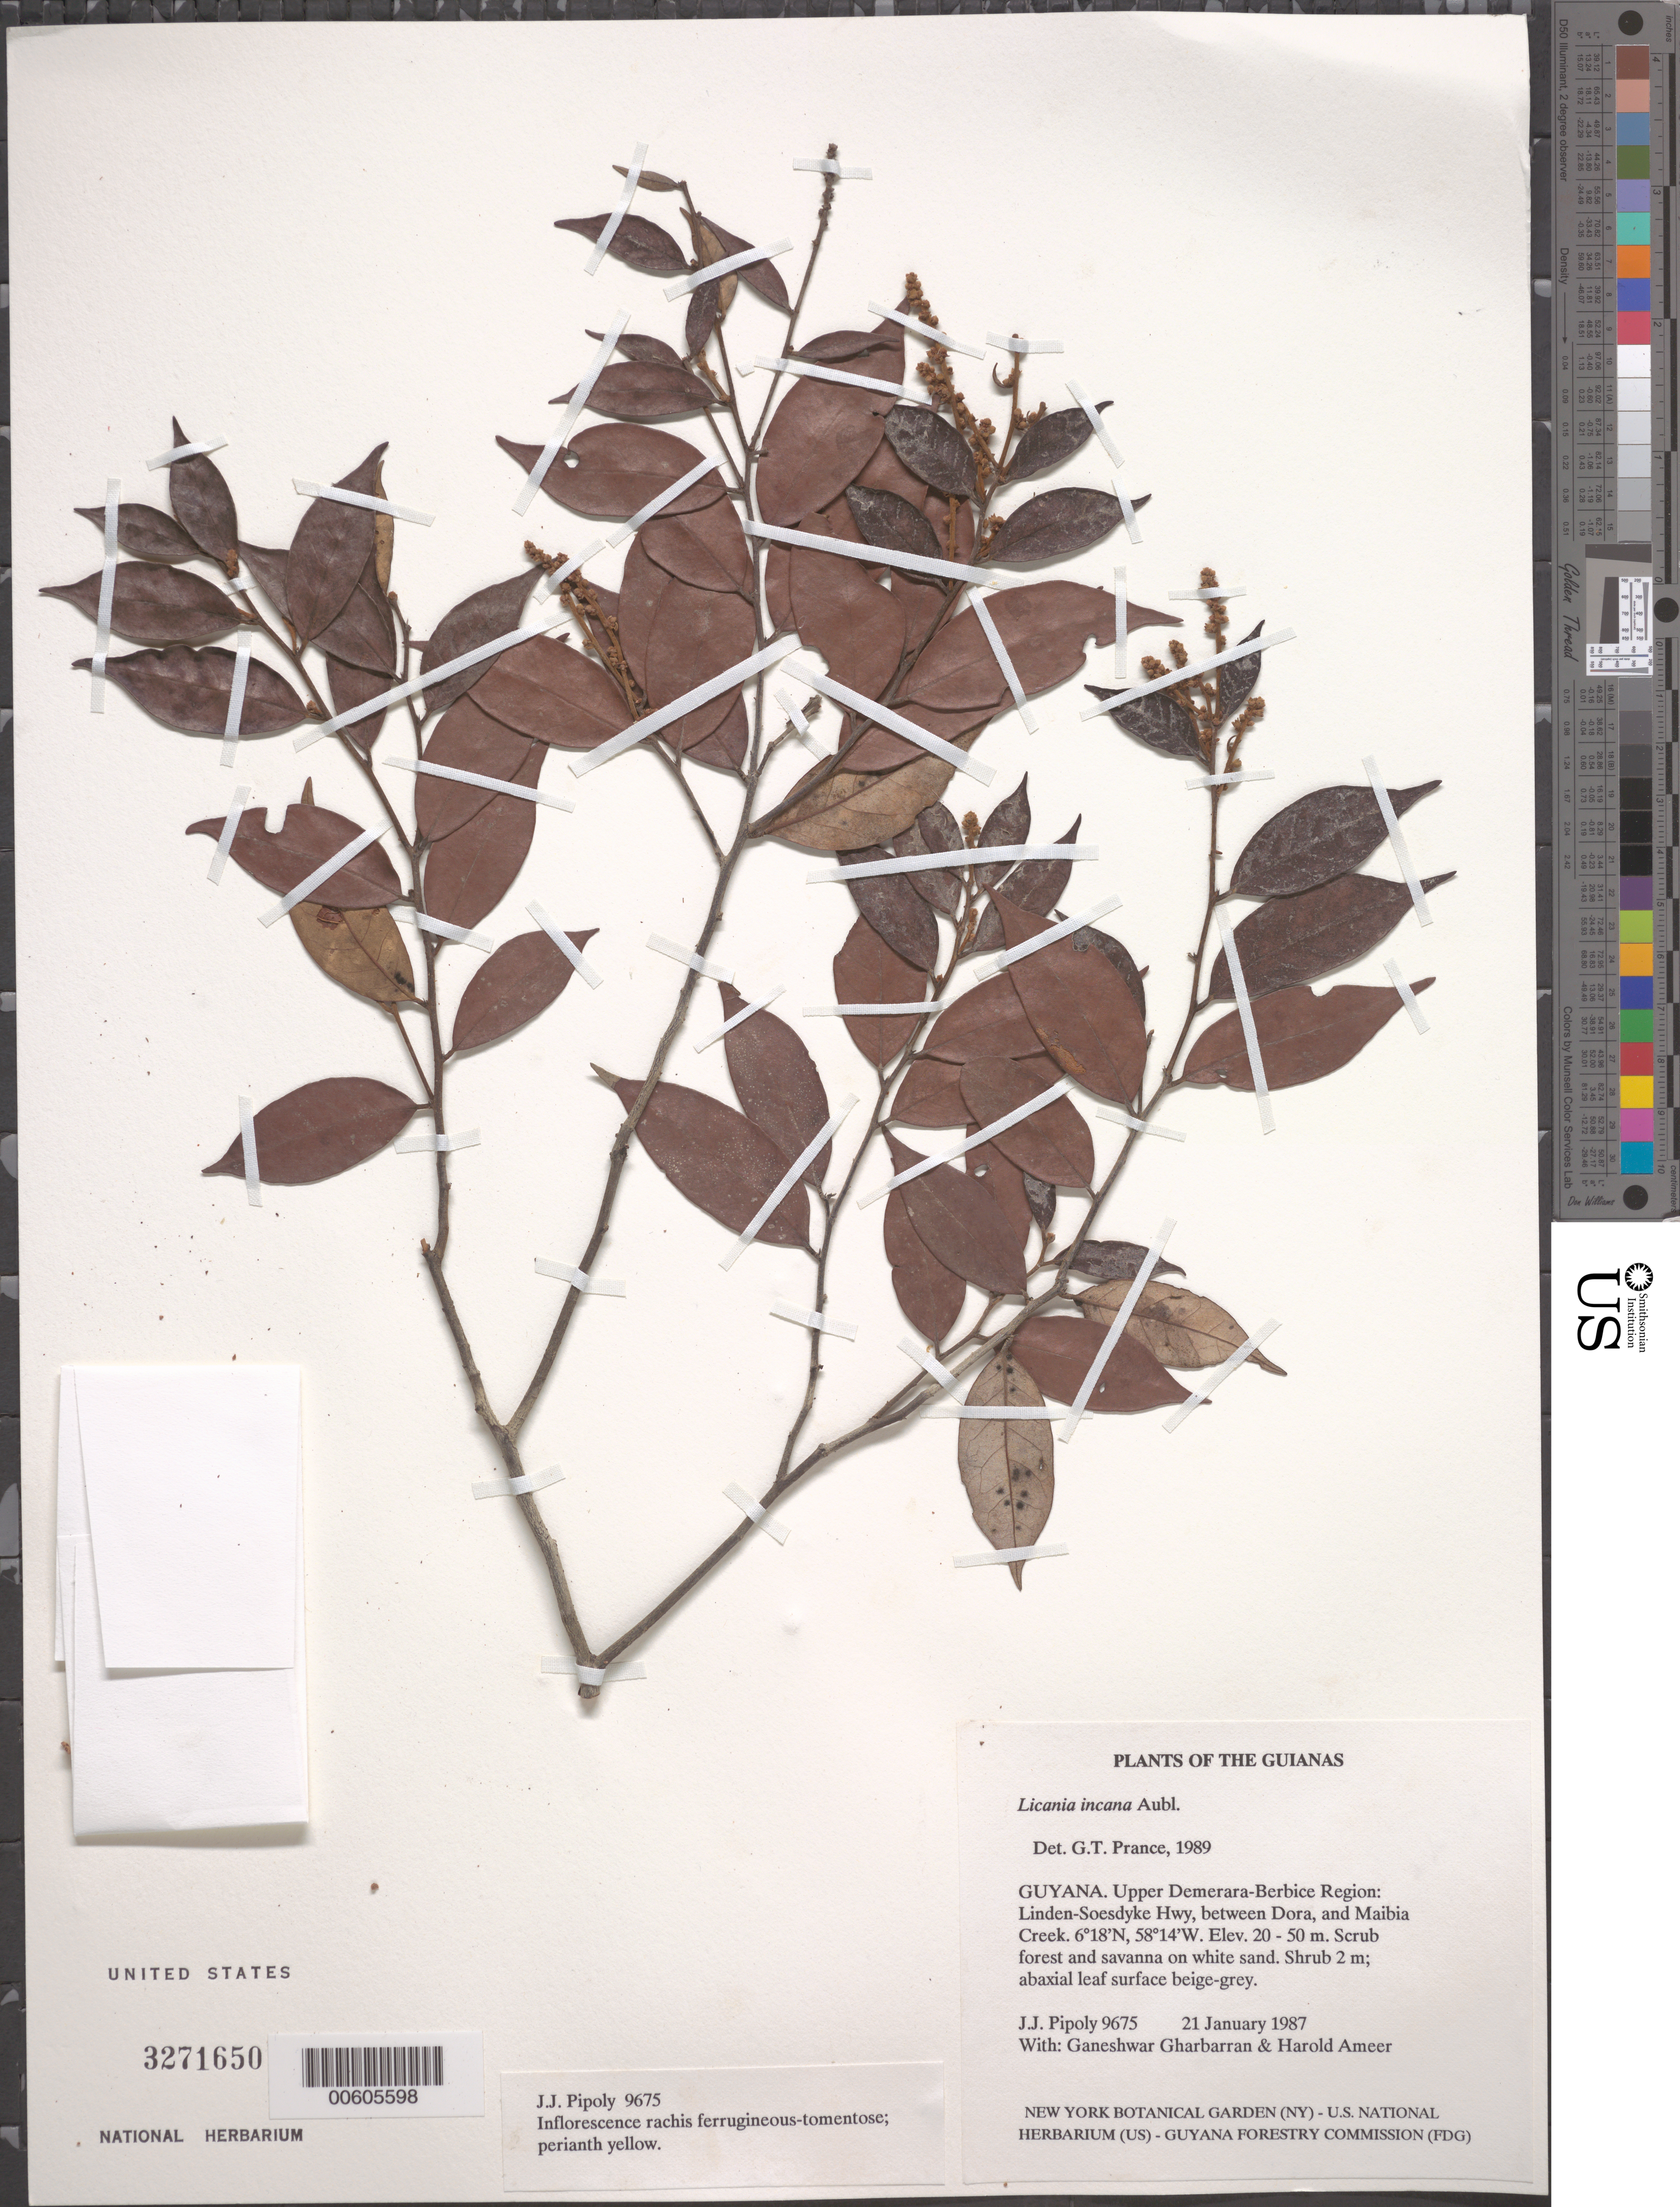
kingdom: Plantae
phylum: Tracheophyta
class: Magnoliopsida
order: Malpighiales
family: Chrysobalanaceae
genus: Licania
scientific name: Licania incana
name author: Aubl.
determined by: Prance, G. T.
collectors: J. J. Pipoly, G. Gharbarran & H. Ameer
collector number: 9675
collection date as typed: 21 January 1987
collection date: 1987-01-21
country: Guyana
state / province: U. Demerara-Berbice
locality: Linden-Soesdyke Hwy, between Dora and Maibia Creek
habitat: Scrub forest and savanna on white sand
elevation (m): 20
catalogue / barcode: US 3271650